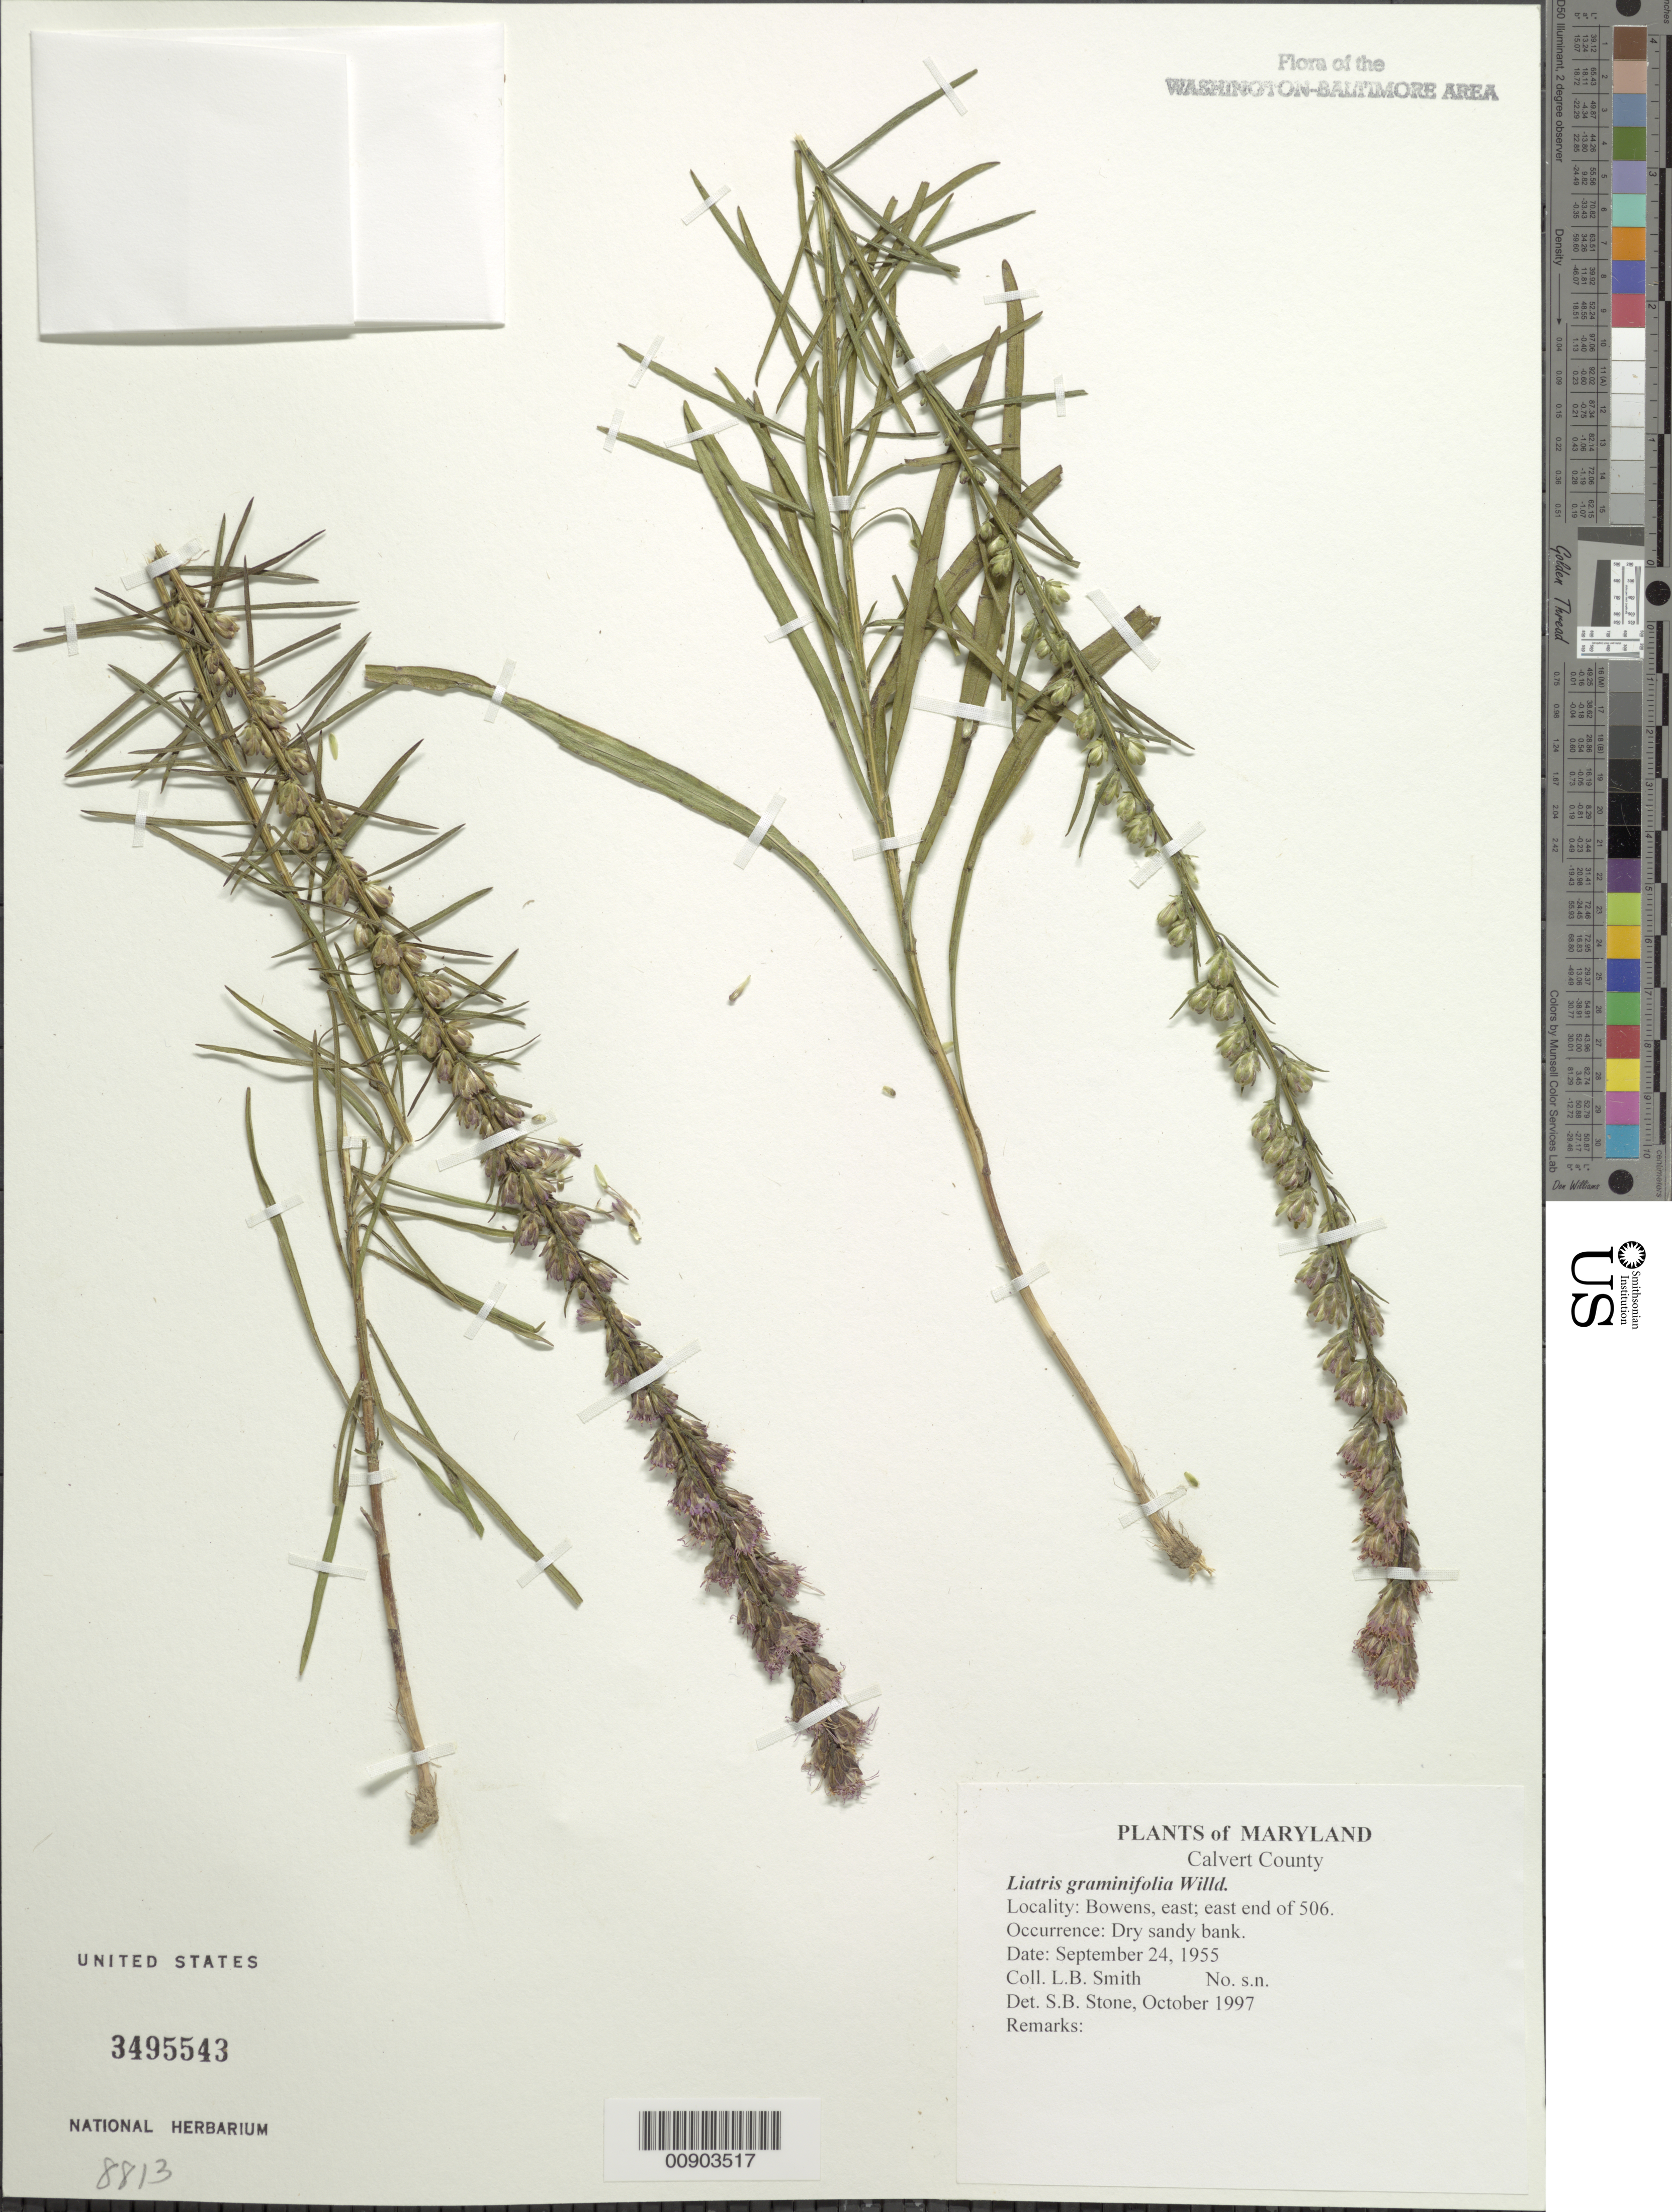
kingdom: Plantae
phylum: Tracheophyta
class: Magnoliopsida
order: Asterales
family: Asteraceae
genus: Liatris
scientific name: Liatris pilosa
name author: (Aiton) Willd.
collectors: L. Smith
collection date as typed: September 24, 1955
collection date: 1955-09-24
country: United States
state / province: Maryland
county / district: Calvert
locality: Bowens, east of. East end of 506.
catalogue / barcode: US 3495543